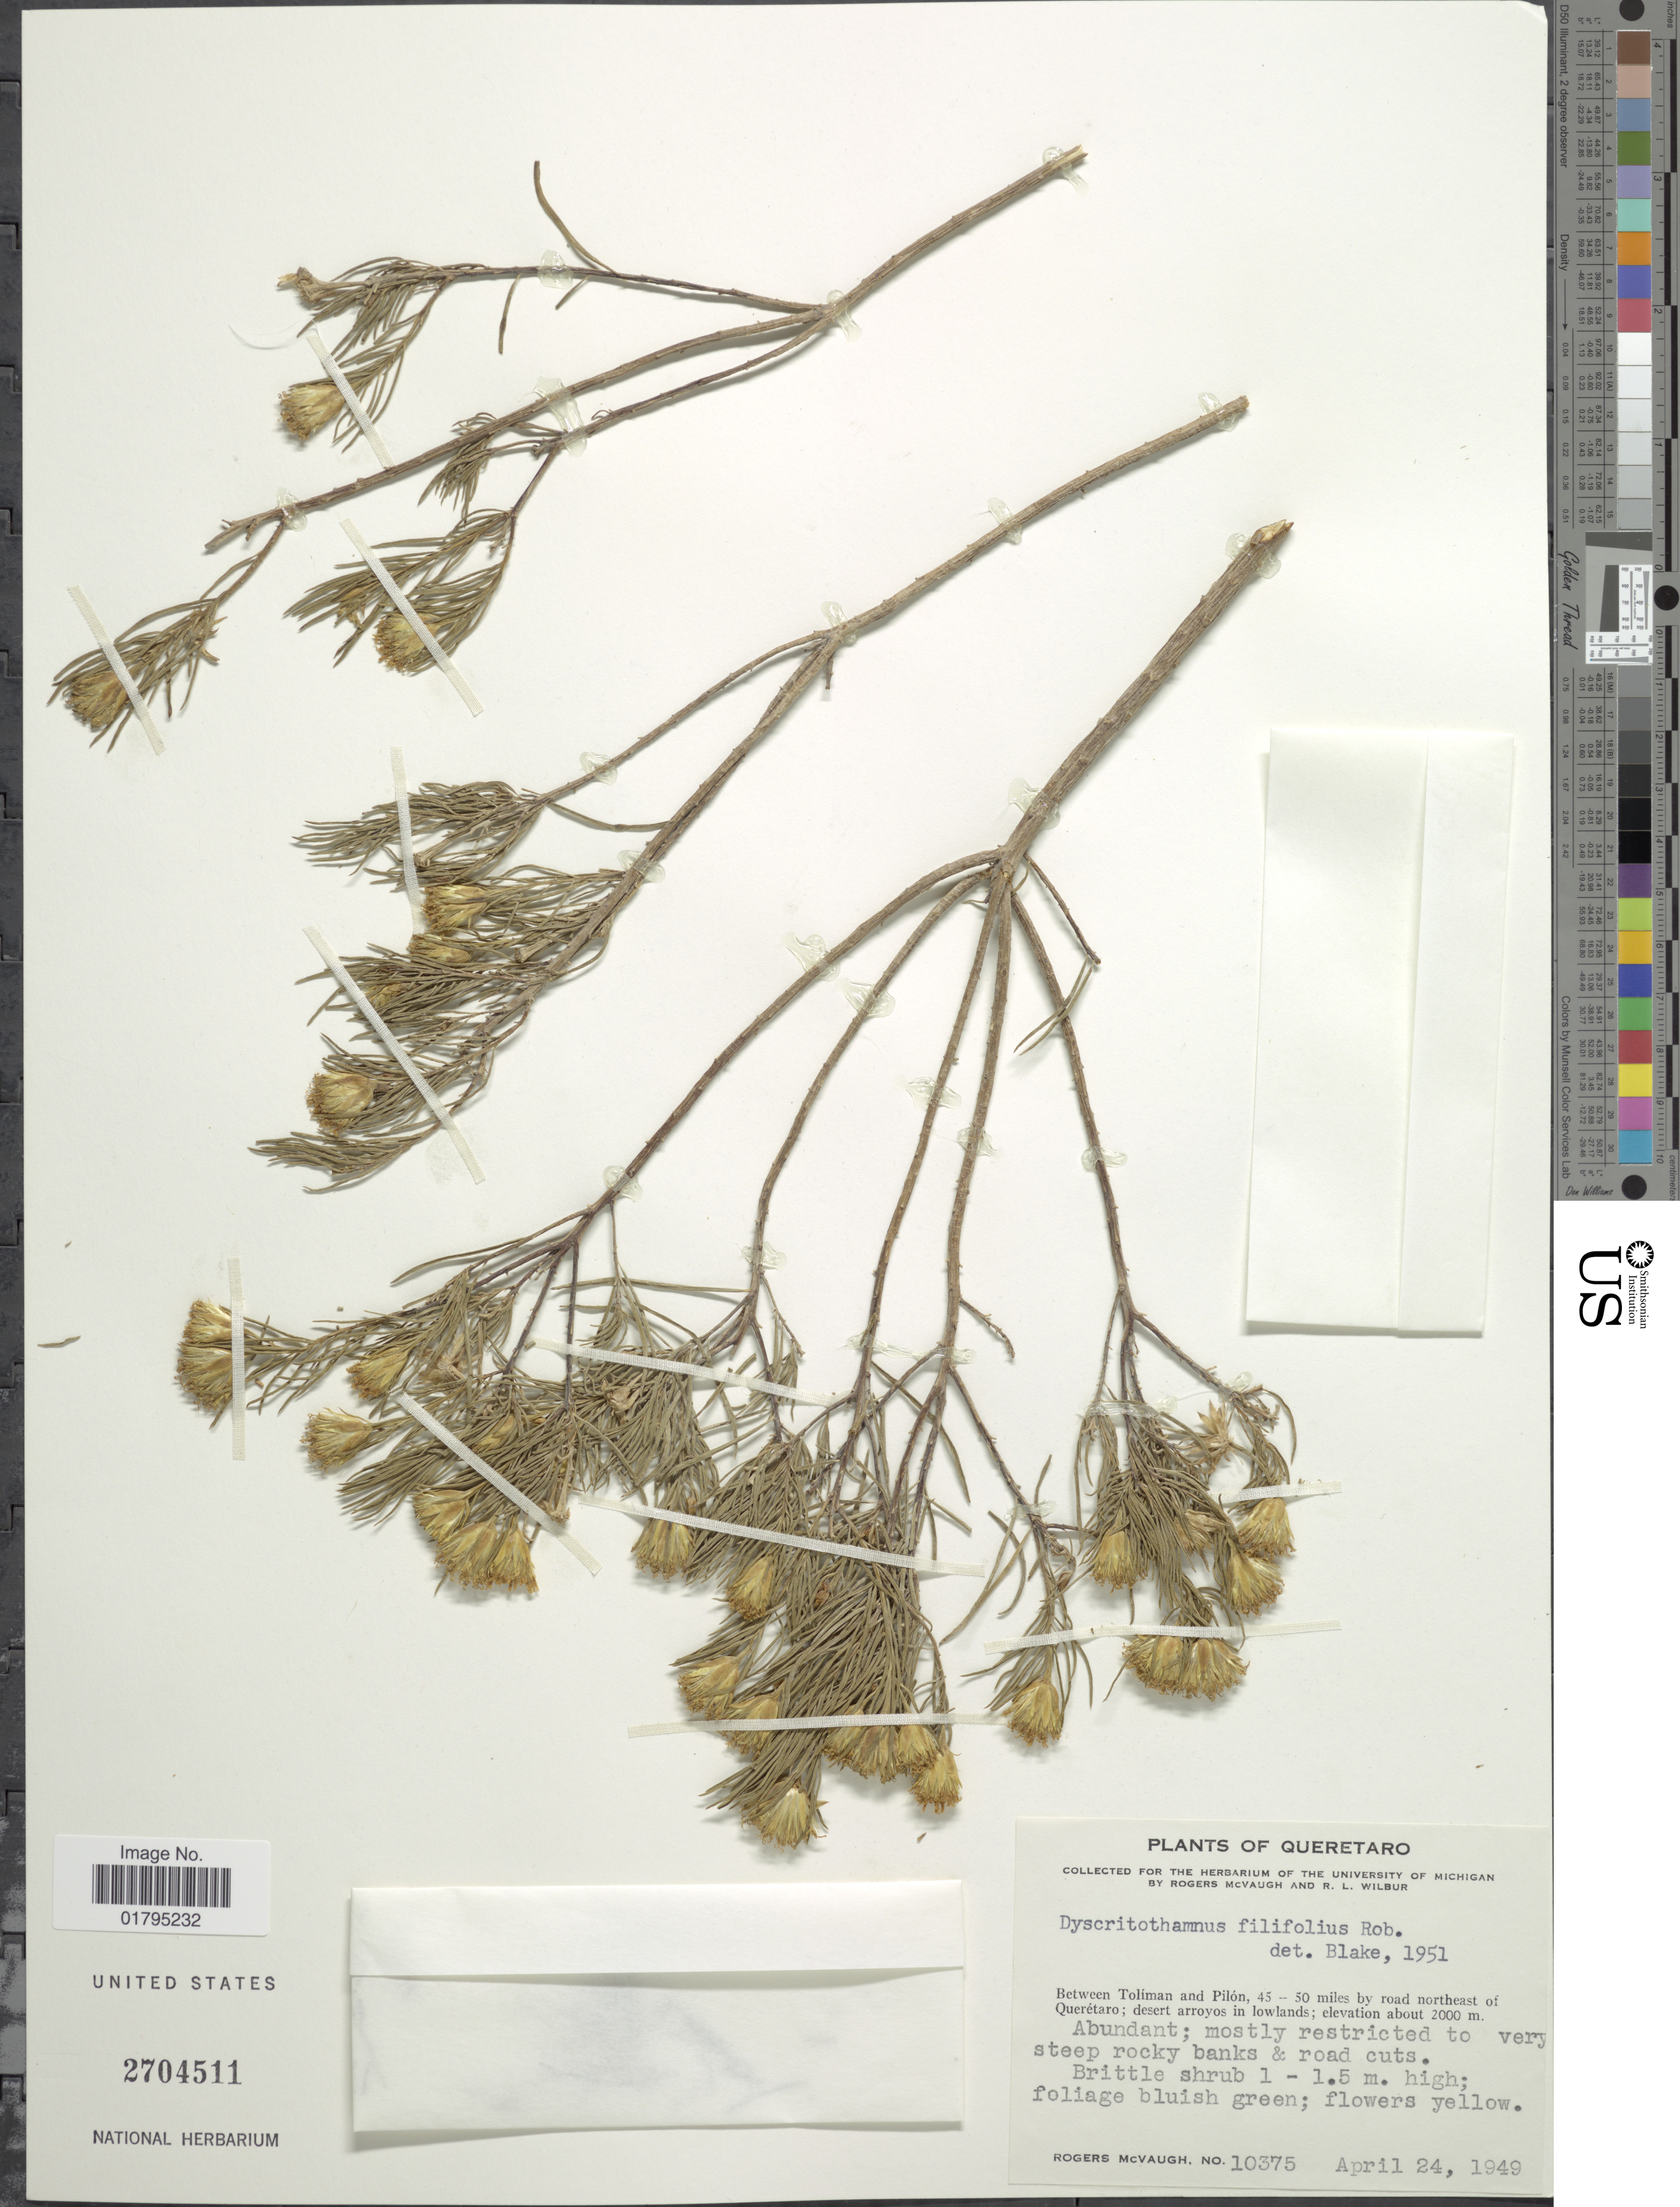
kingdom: Plantae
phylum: Tracheophyta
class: Magnoliopsida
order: Asterales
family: Asteraceae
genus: Dyscritothamnus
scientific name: Dyscritothamnus filifolius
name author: B.L. Rob.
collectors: R. McVaugh & R. L. Wilbur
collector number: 10375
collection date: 1949-04-24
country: Mexico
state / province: Querétaro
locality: Queretaro, Between Toliman and Pilon 45--50 miles by road northeast of Queretaro; desert arroyos in lowlands.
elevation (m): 2000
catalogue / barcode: US 2704511